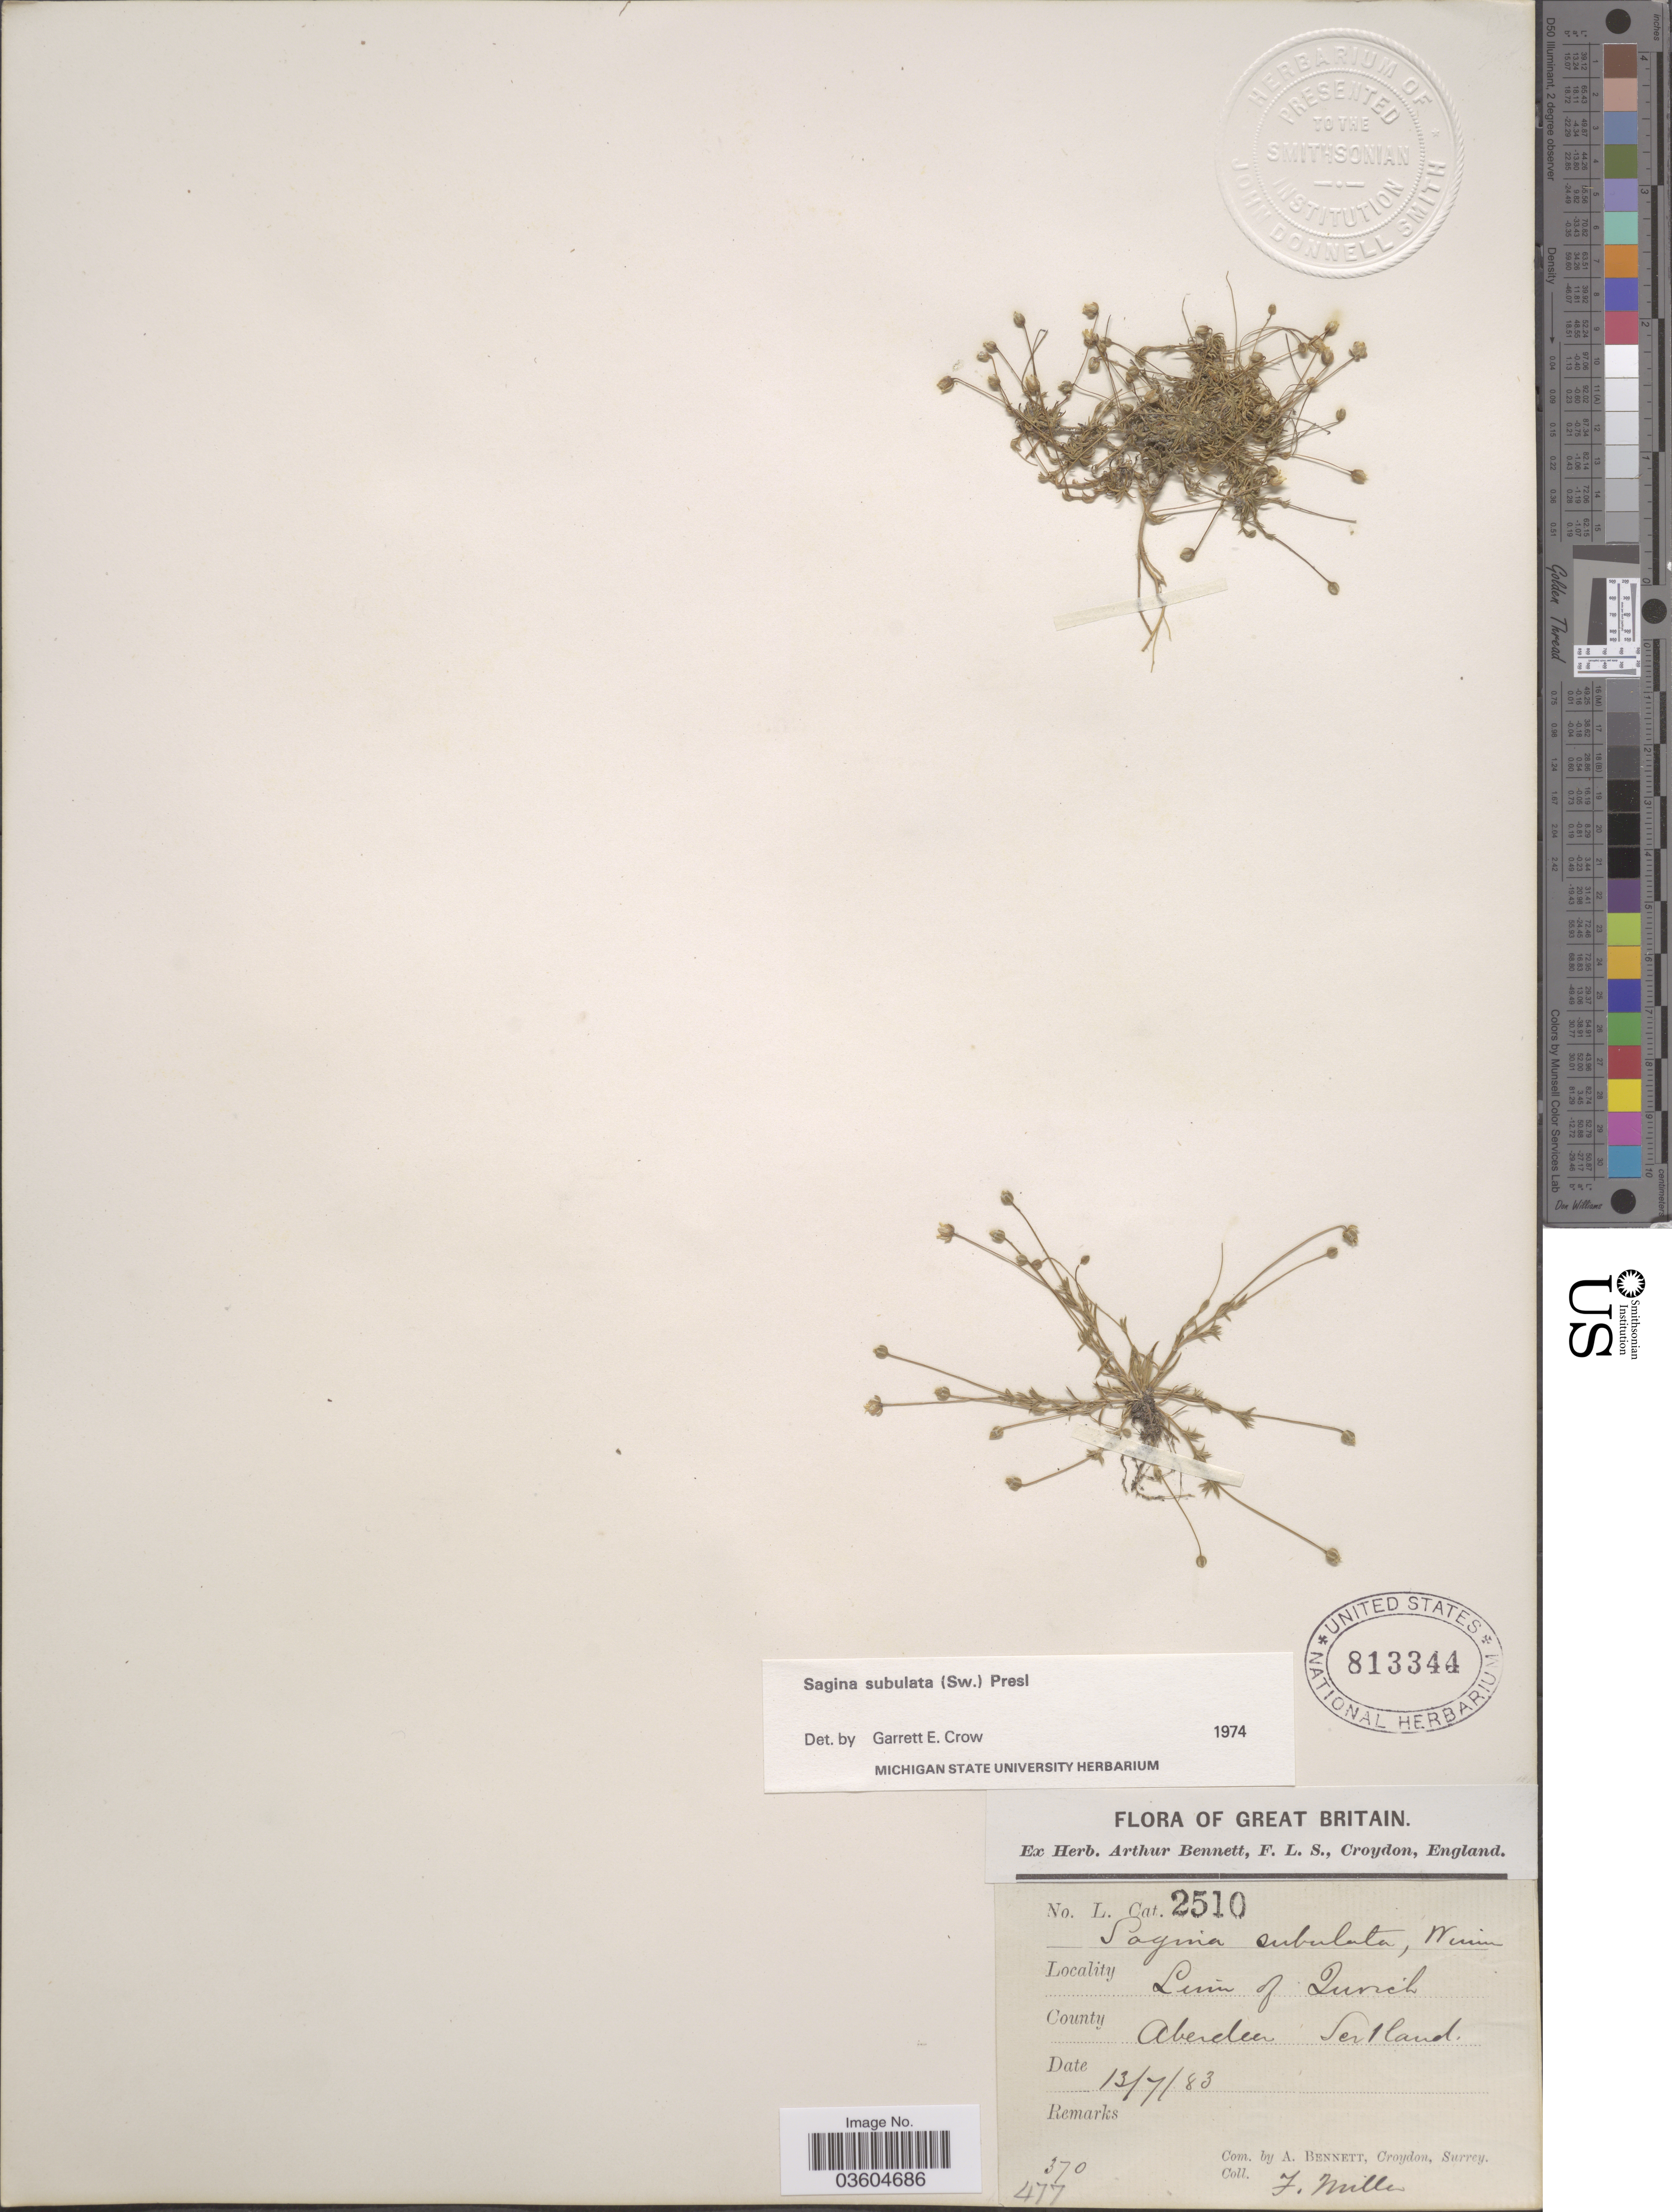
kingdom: Plantae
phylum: Tracheophyta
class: Magnoliopsida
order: Caryophyllales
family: Caryophyllaceae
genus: Sagina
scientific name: Sagina subulata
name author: (Sw.) C. Presl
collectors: F. Miller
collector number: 370/477?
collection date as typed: Transcribed d/m/y: 13/7/83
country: United Kingdom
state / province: Scotland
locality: Linn of Muick County Aberdeen Scotland.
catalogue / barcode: US 813344